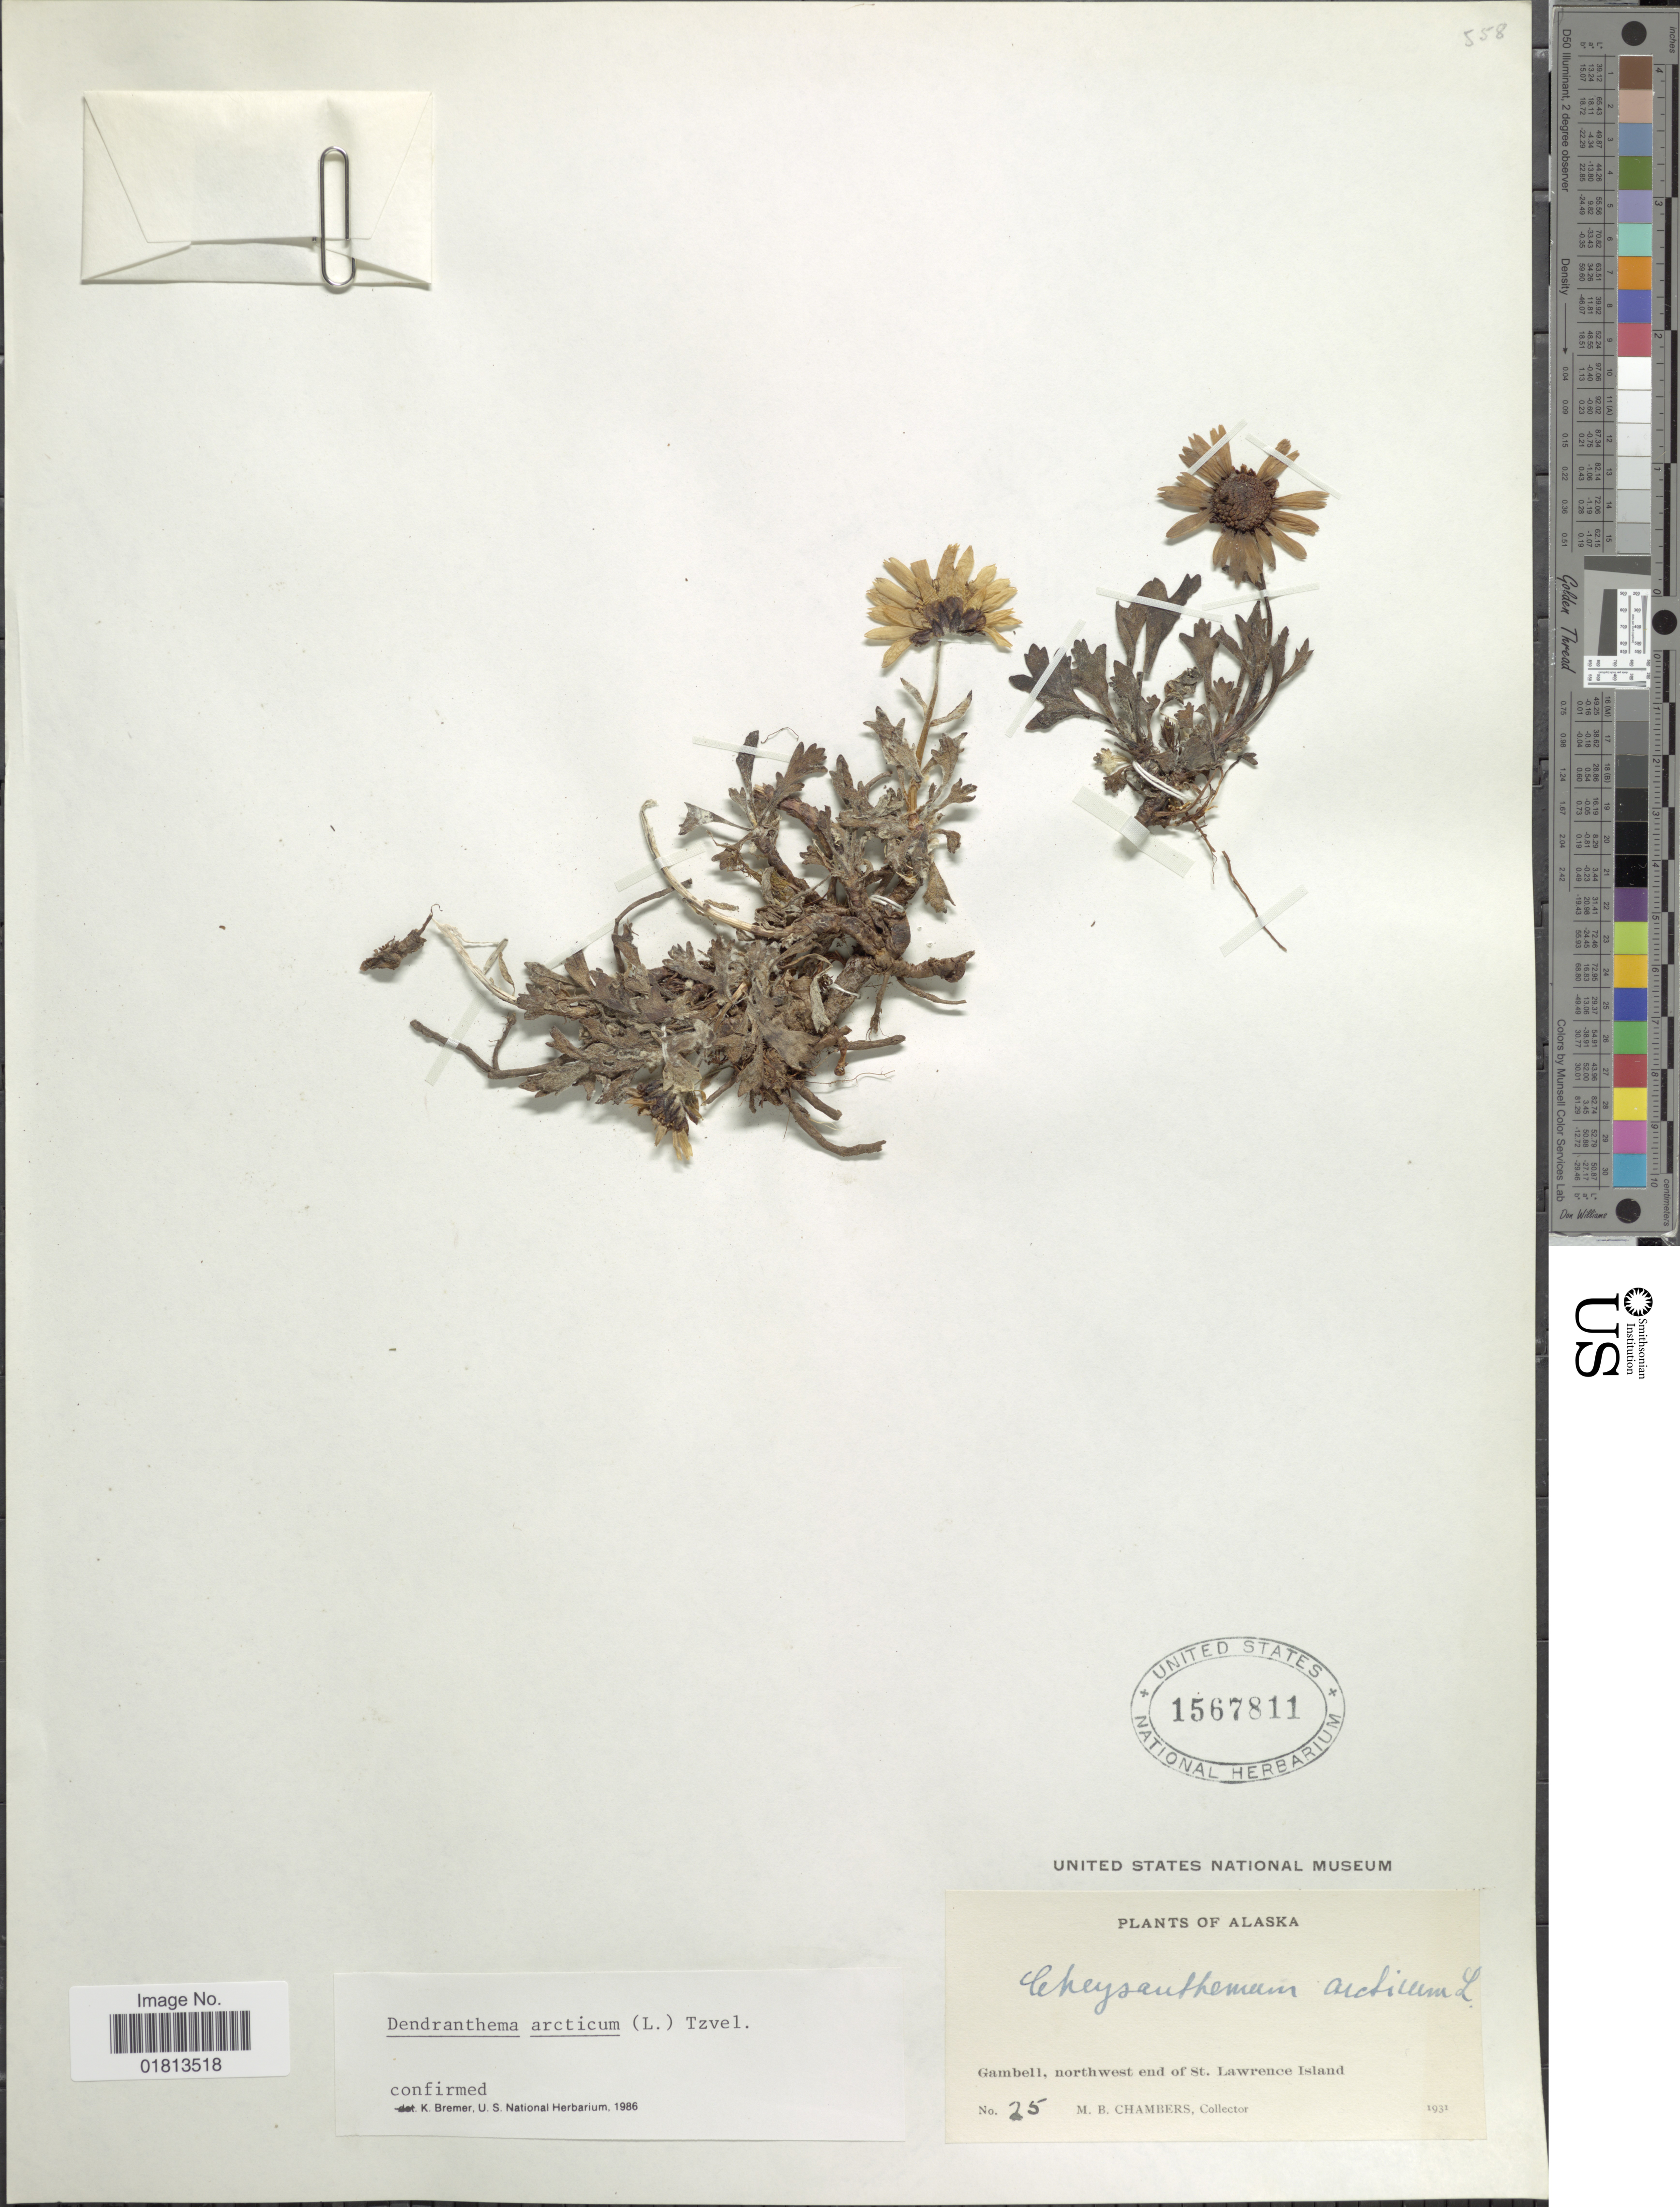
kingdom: Plantae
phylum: Tracheophyta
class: Magnoliopsida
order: Asterales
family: Asteraceae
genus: Dendranthema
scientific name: Dendranthema arcticum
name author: (L.) Tzvelev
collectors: M. Chambers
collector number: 25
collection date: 1931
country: United States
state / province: Alaska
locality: Gambell, northwest end of St. Lawrence Island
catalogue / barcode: US 1567811